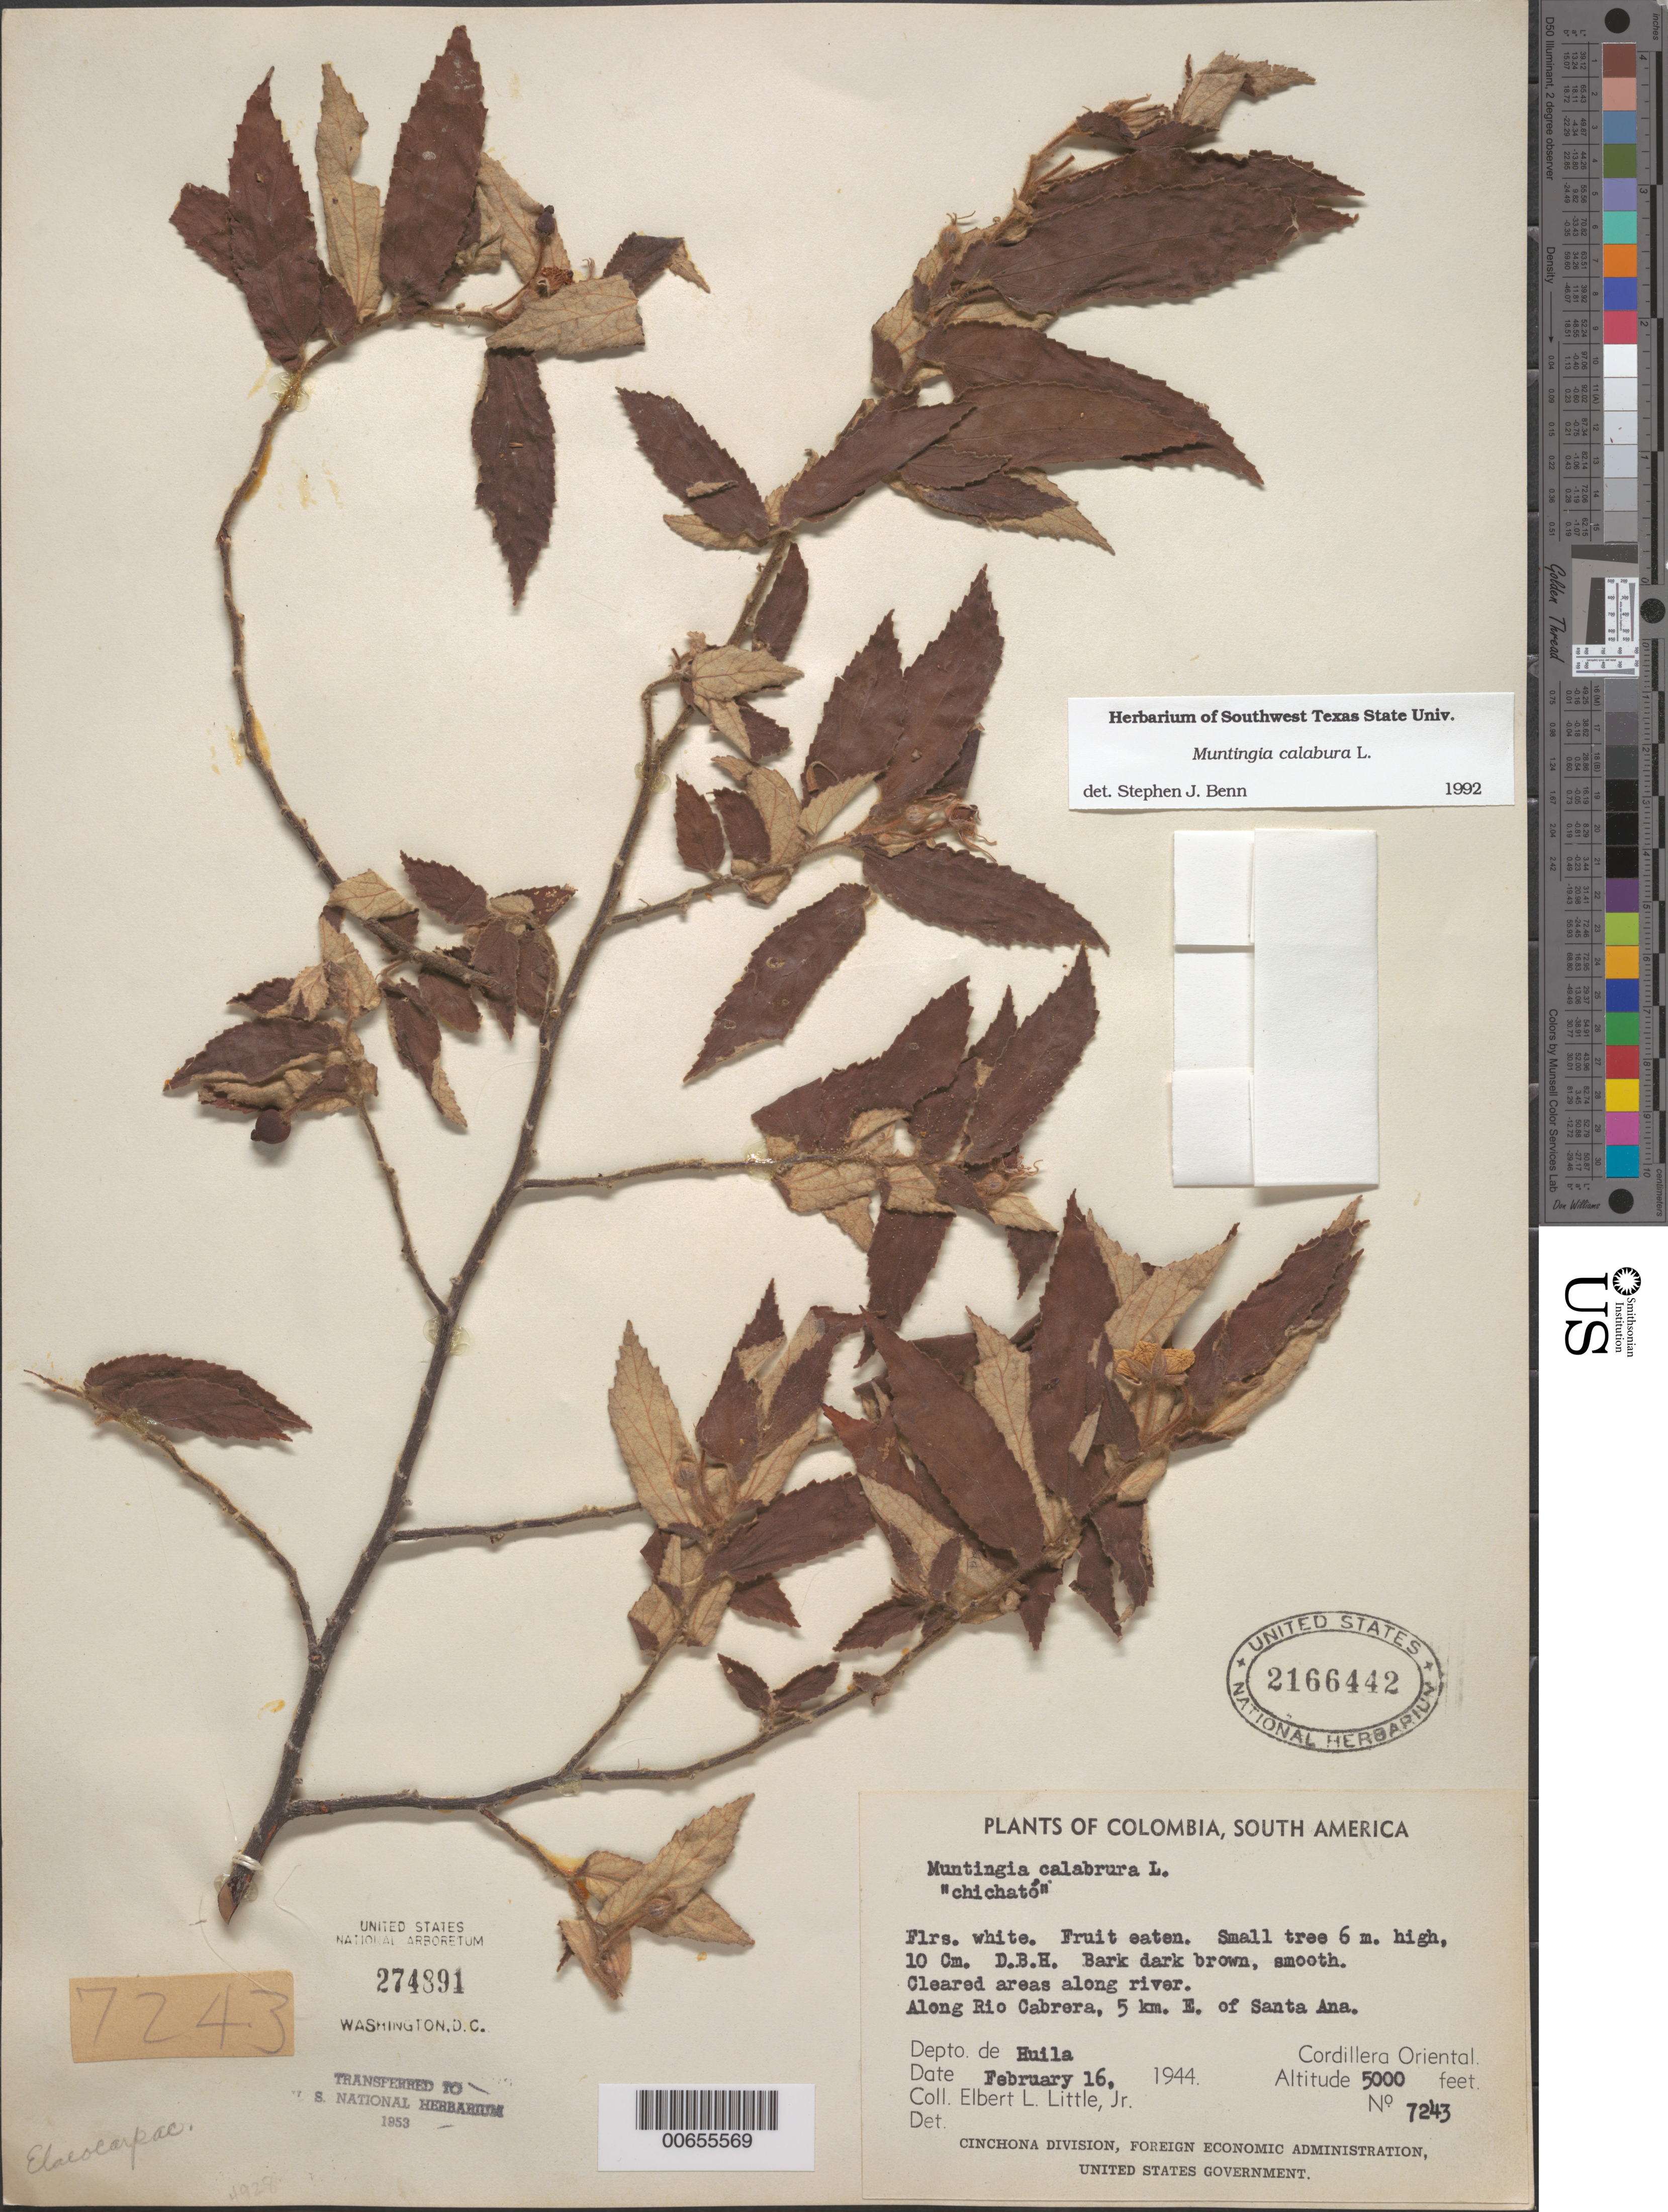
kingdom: Plantae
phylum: Tracheophyta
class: Magnoliopsida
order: Malvales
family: Muntingiaceae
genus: Muntingia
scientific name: Muntingia calabura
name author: L.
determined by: Benn, S. J.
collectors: E. L. Little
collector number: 7243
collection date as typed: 16 Feb 1944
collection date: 1944-02-16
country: Colombia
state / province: Huila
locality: Cordillera Oriental. Along Rio Cabrera, 5 km E of Santa Ana.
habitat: Cleared areas along river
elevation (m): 1524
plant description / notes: Common name: Chicható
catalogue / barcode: US 2166442